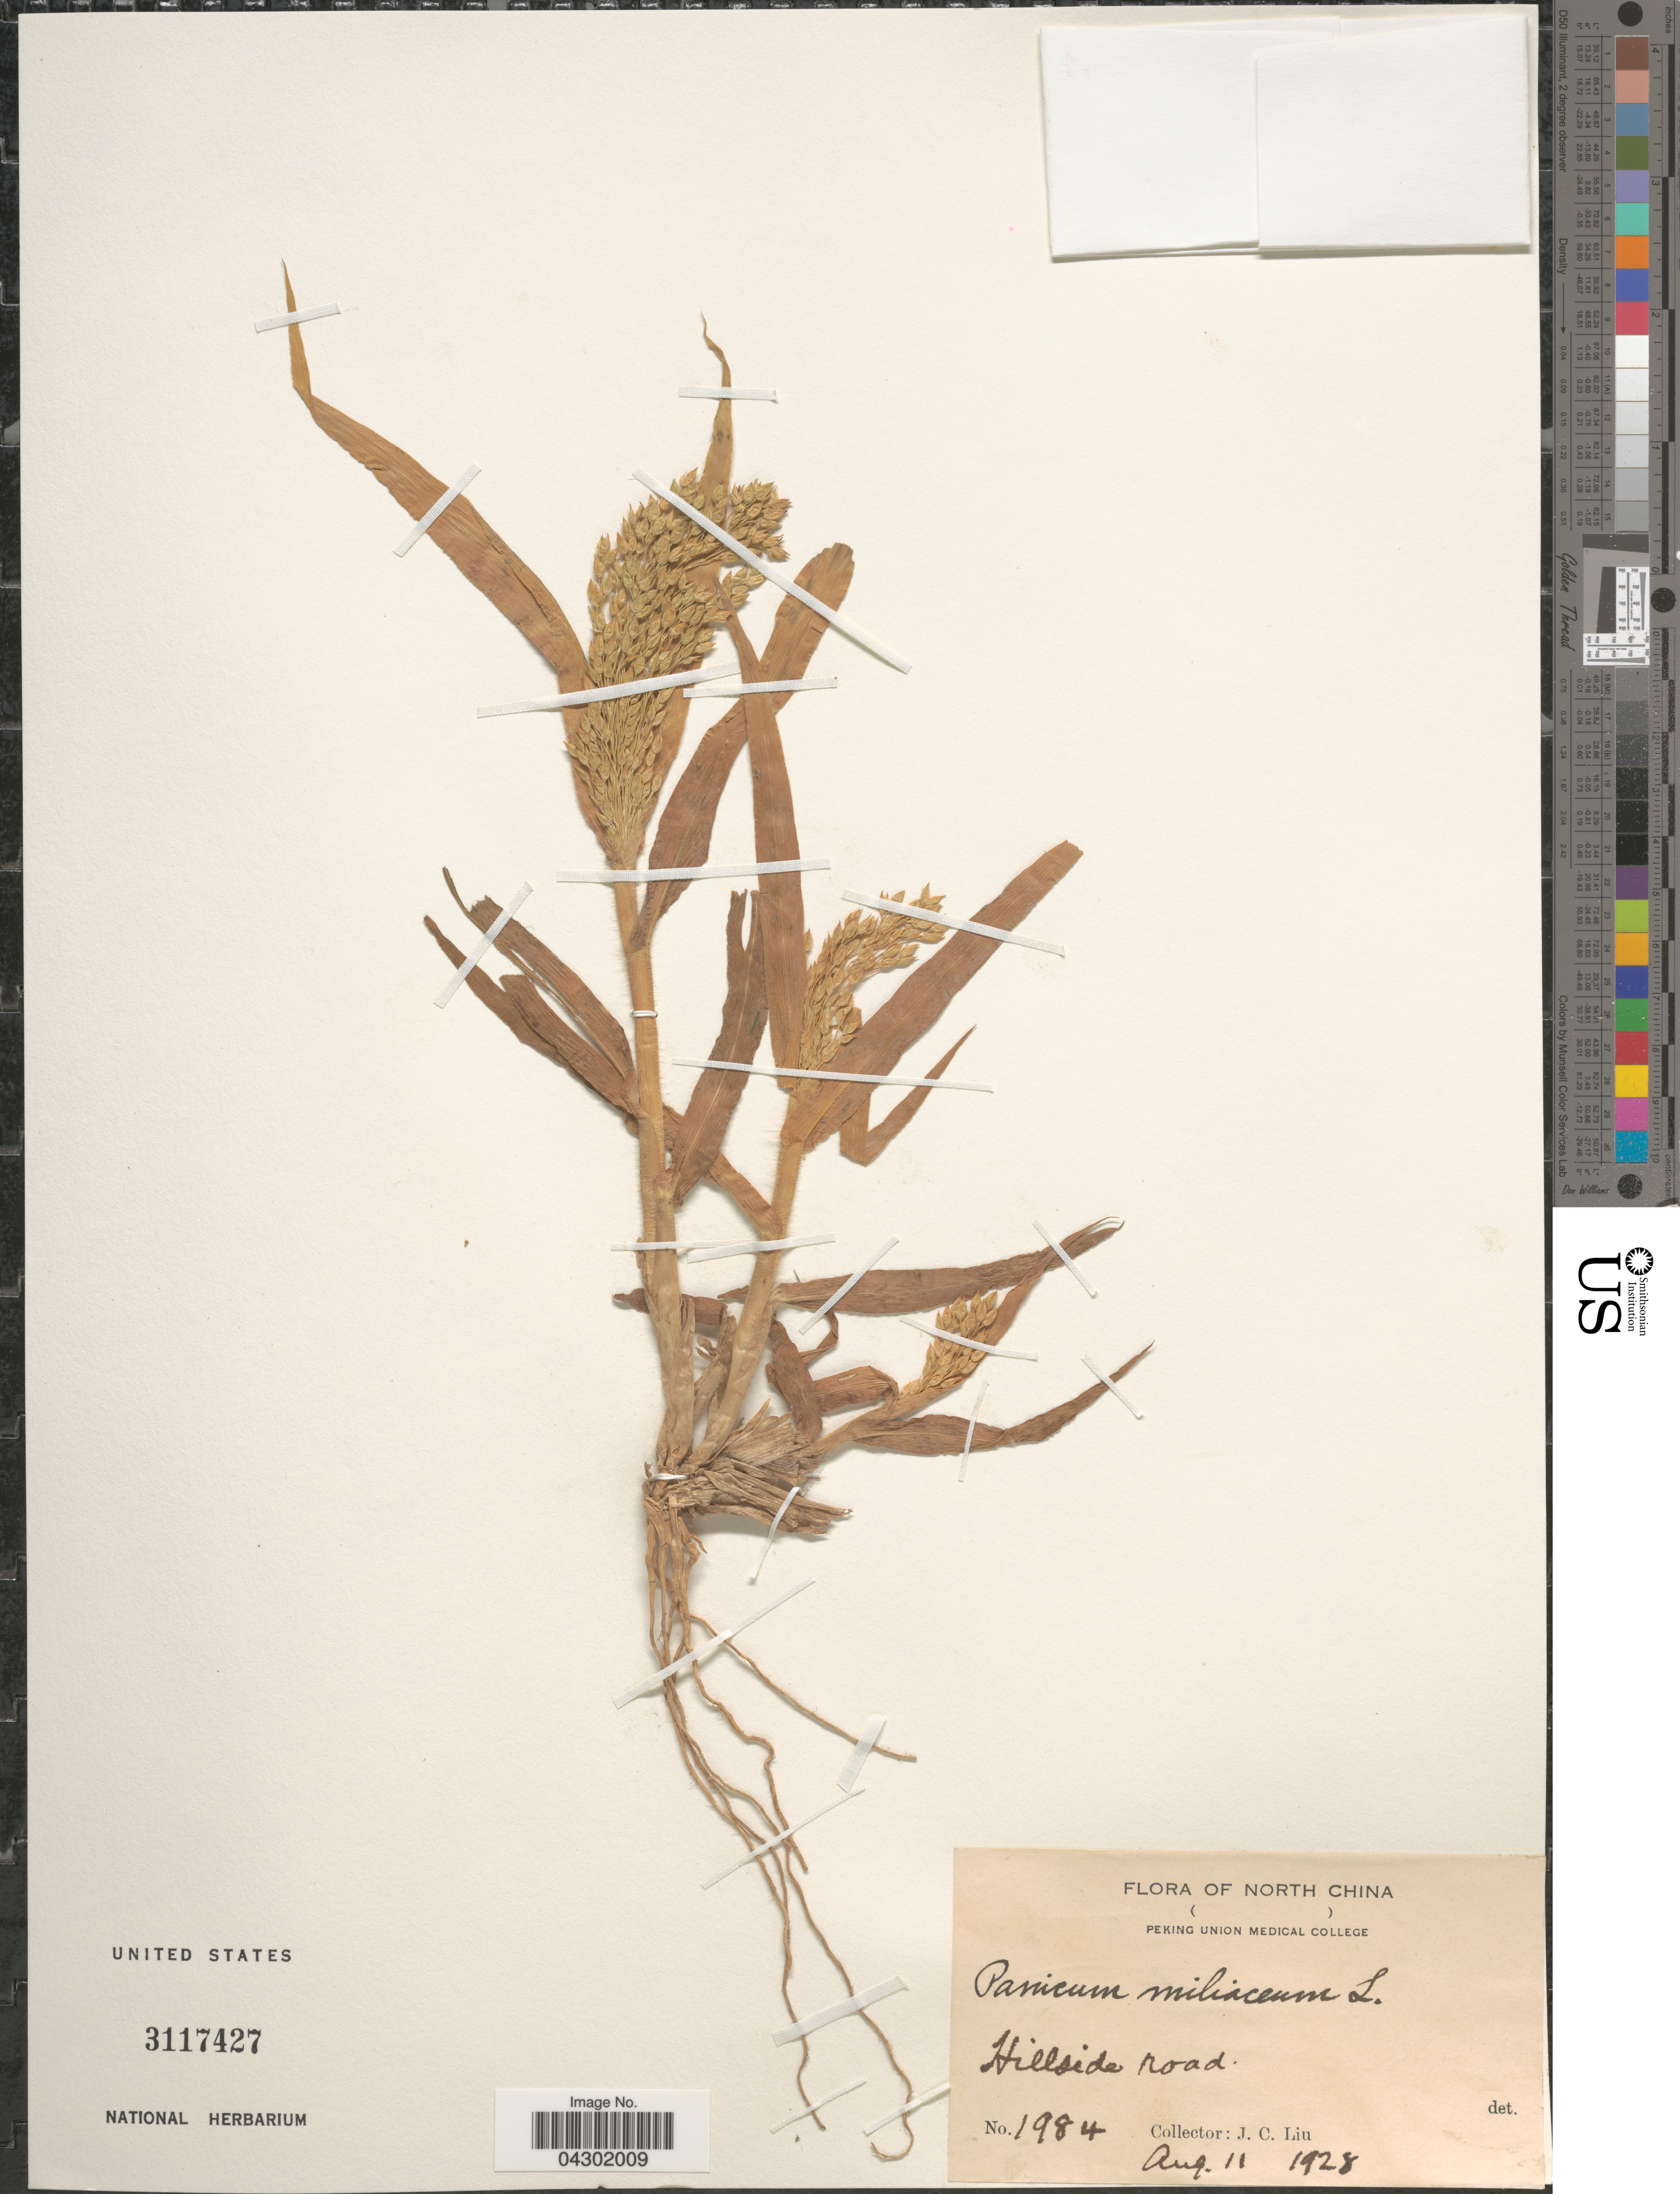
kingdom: Plantae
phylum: Tracheophyta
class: Liliopsida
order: Poales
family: Poaceae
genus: Panicum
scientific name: Panicum miliaceum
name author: L.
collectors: J. Liu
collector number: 1984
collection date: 1928-08-11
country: China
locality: North China. Hillside road.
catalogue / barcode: US 3117427